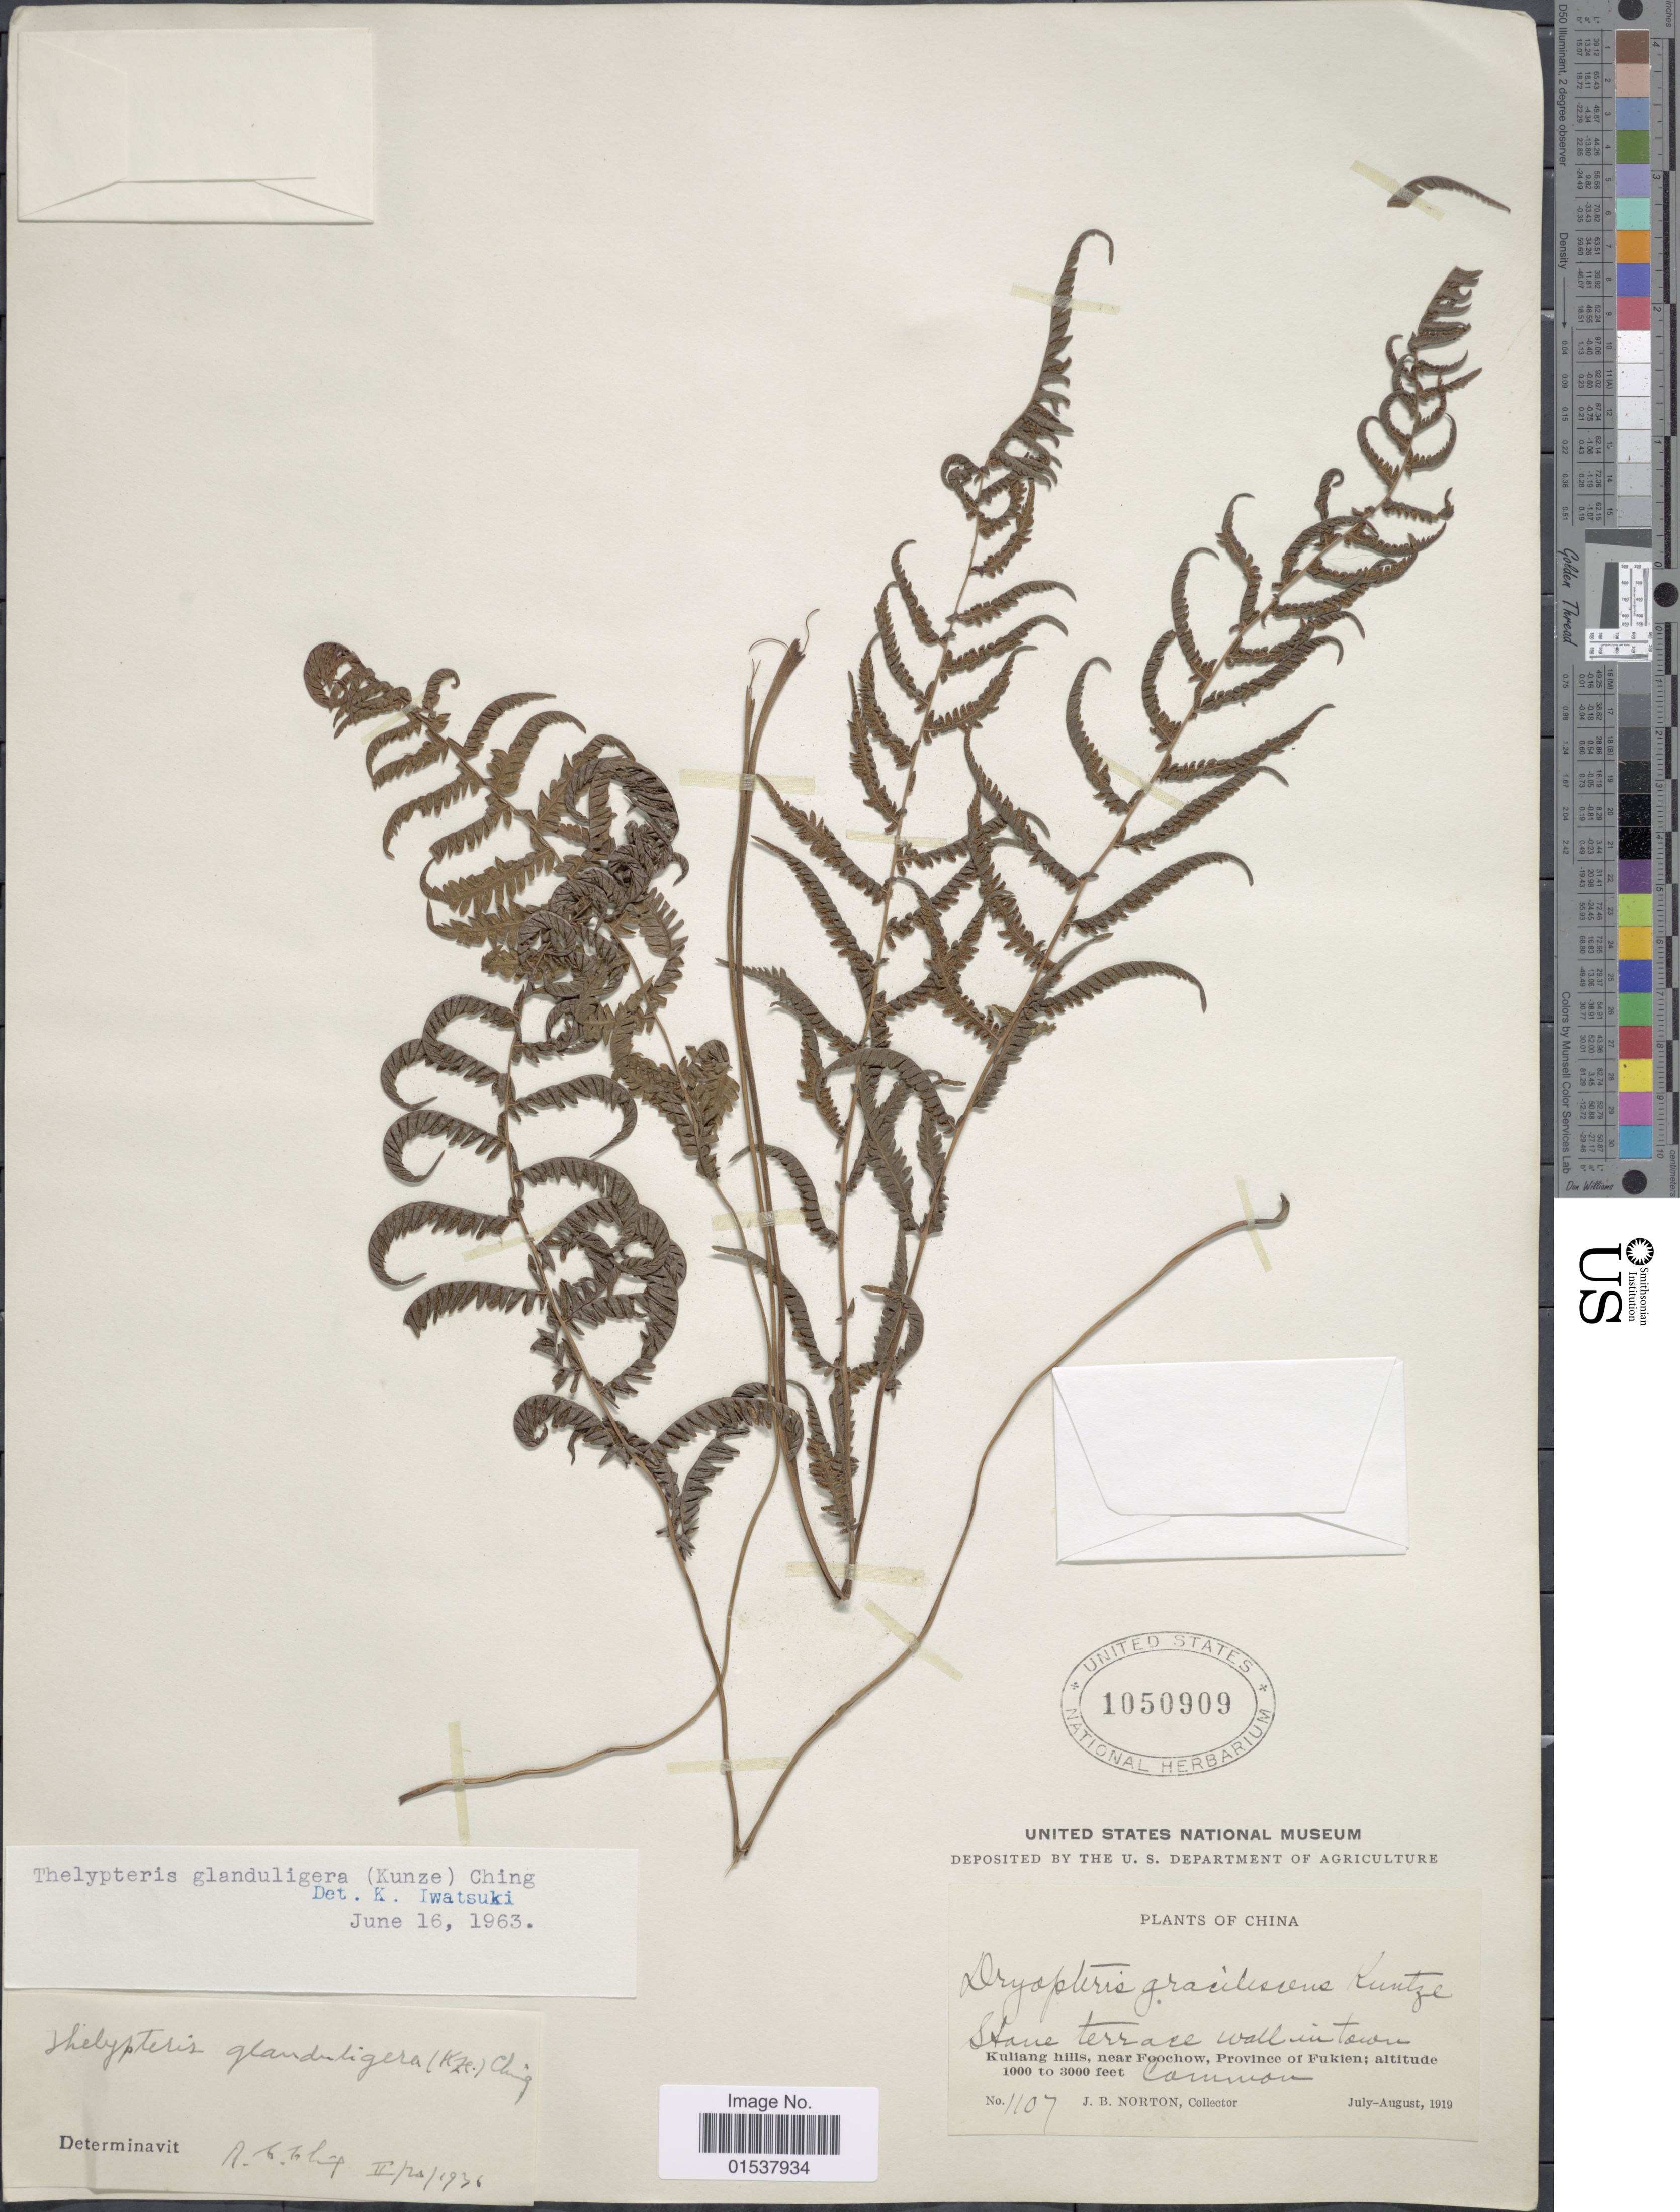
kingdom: Plantae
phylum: Tracheophyta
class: Polypodiopsida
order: Polypodiales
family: Thelypteridaceae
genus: Parathelypteris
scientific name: Parathelypteris glanduligera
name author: (Kunze) Ching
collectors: J. B. Norton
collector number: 1107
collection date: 1919-07/1919-08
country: China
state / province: Fujian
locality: Kuliang hills, near Foochow, Province of Fukien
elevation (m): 305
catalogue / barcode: US 1050909